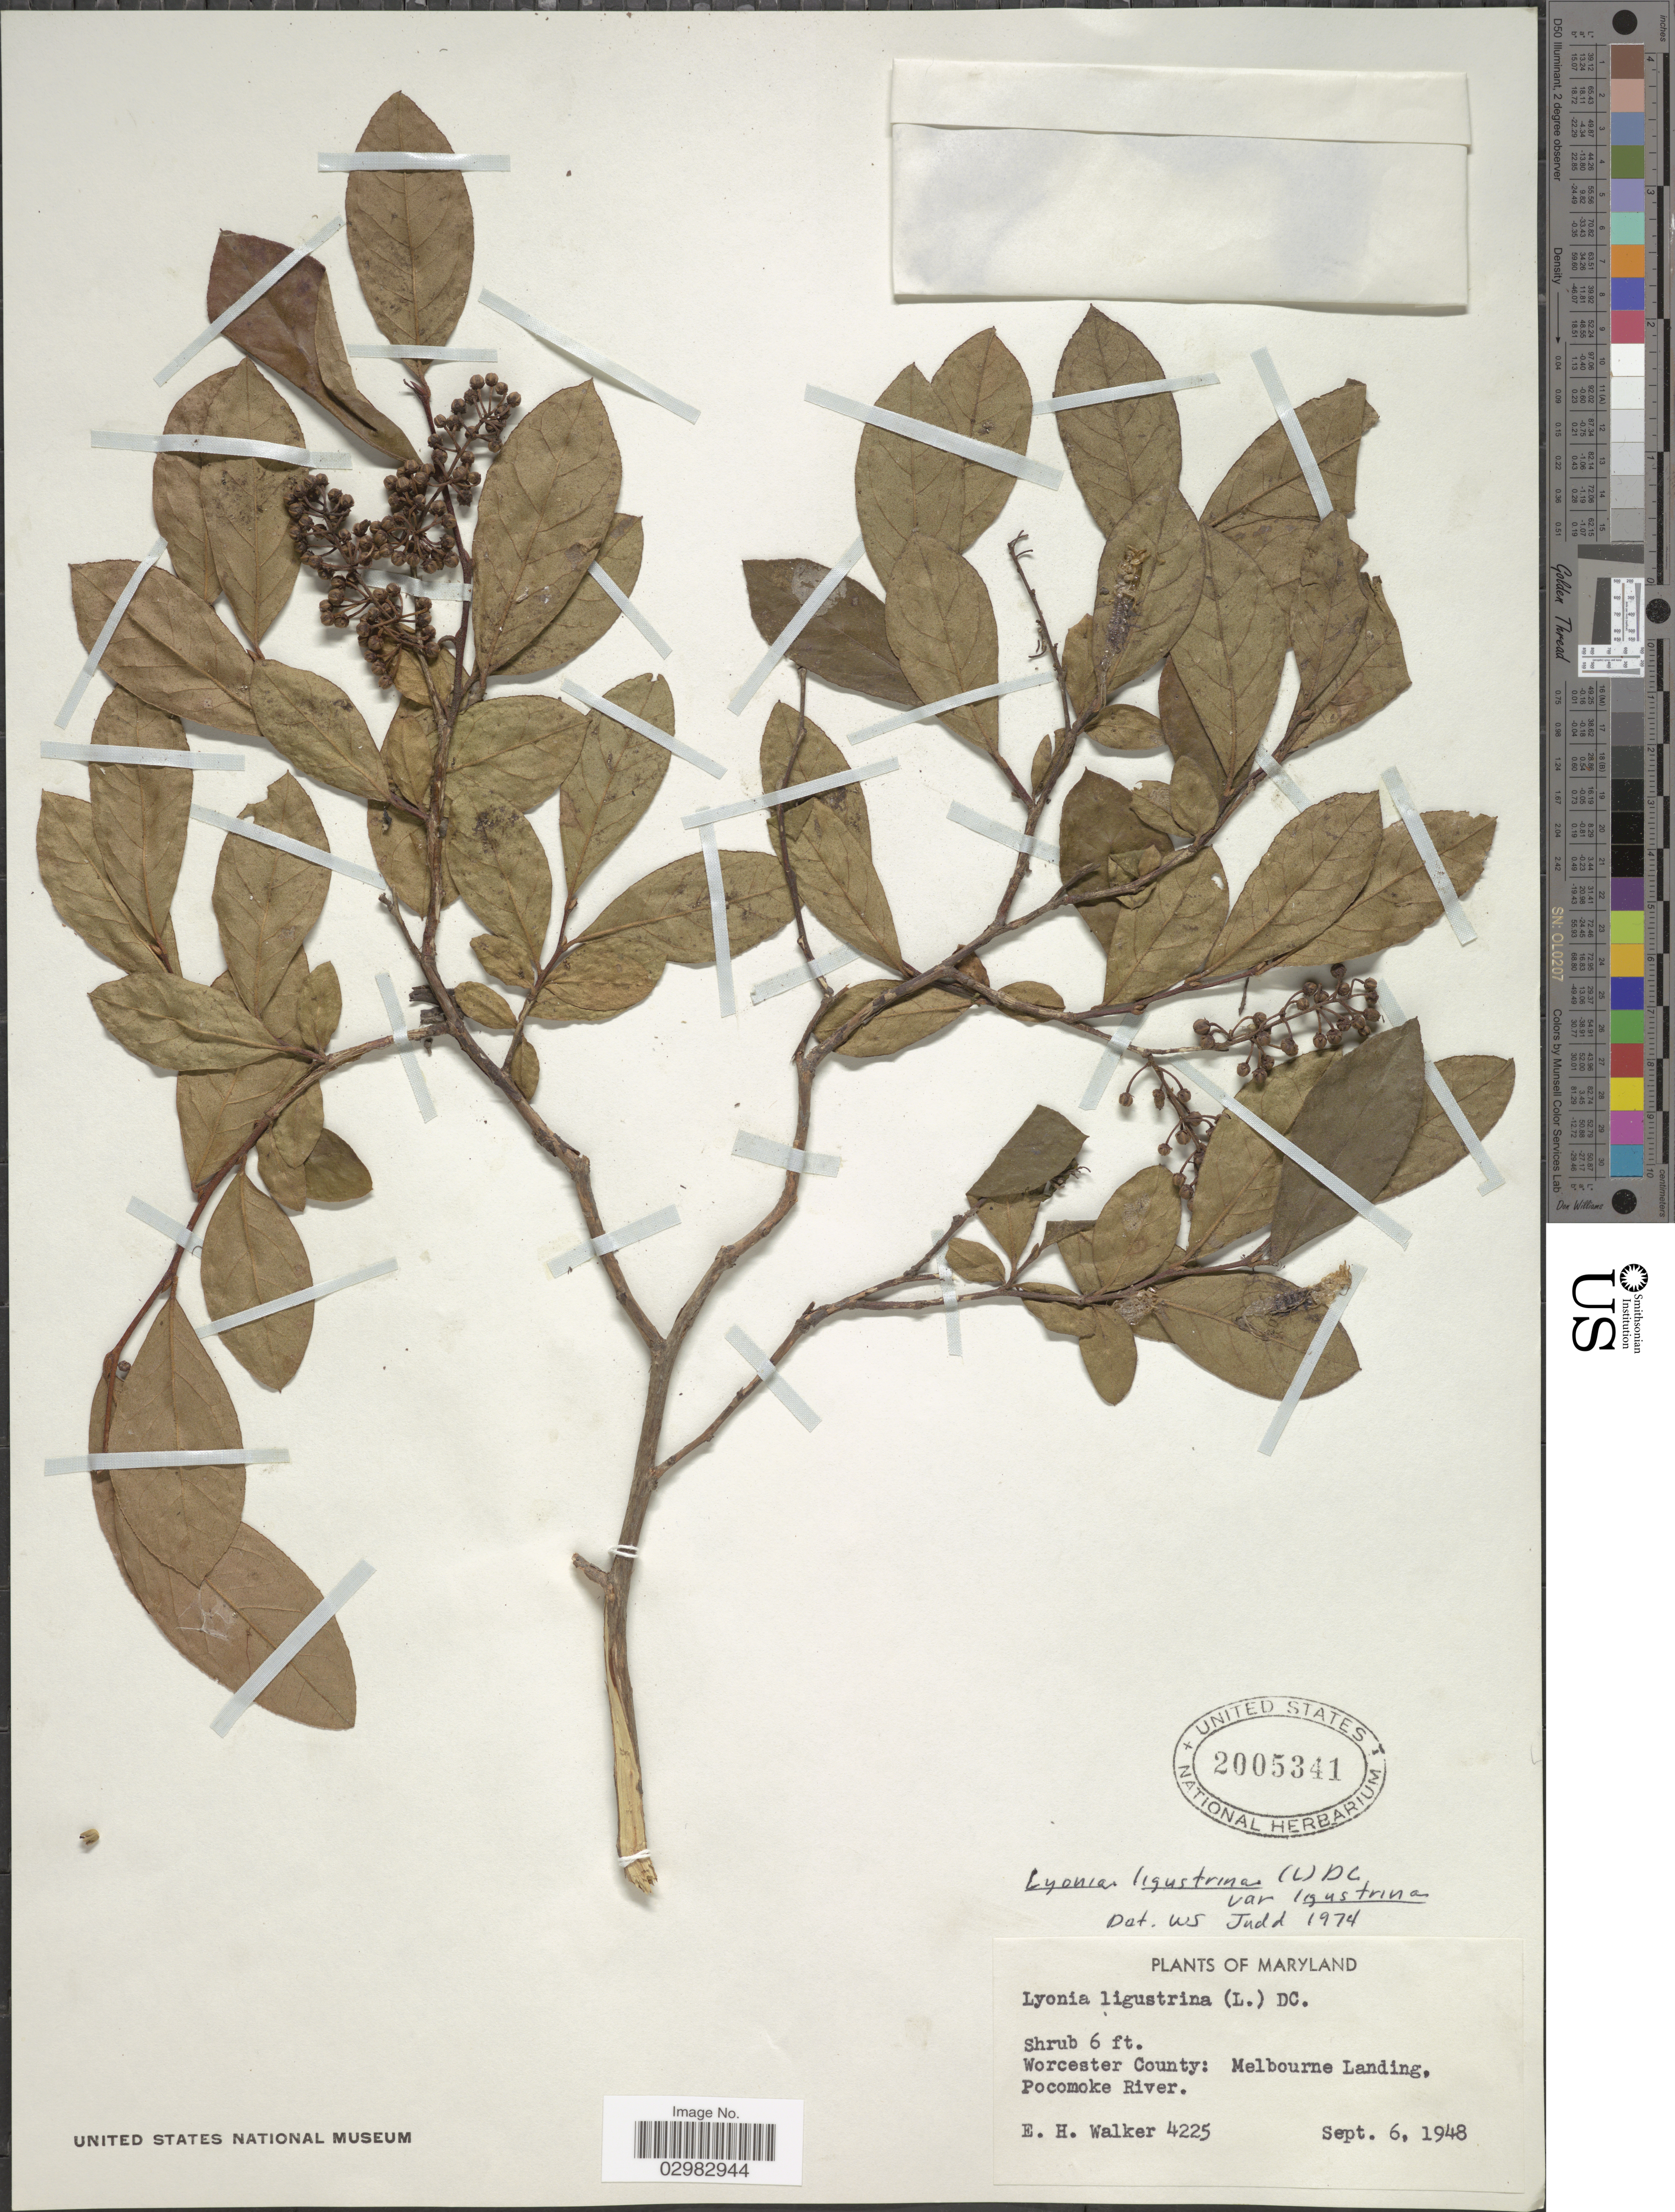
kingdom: Plantae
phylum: Tracheophyta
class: Magnoliopsida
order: Ericales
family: Ericaceae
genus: Lyonia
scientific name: Lyonia ligustrina var. ligustrina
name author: (L.) DC.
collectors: E. H. Walker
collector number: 4225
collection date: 1948-09-06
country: United States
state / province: Maryland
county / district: Worcester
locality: Worcester County: Melbourne Landing, Pocomoke River.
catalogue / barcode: US 2005341